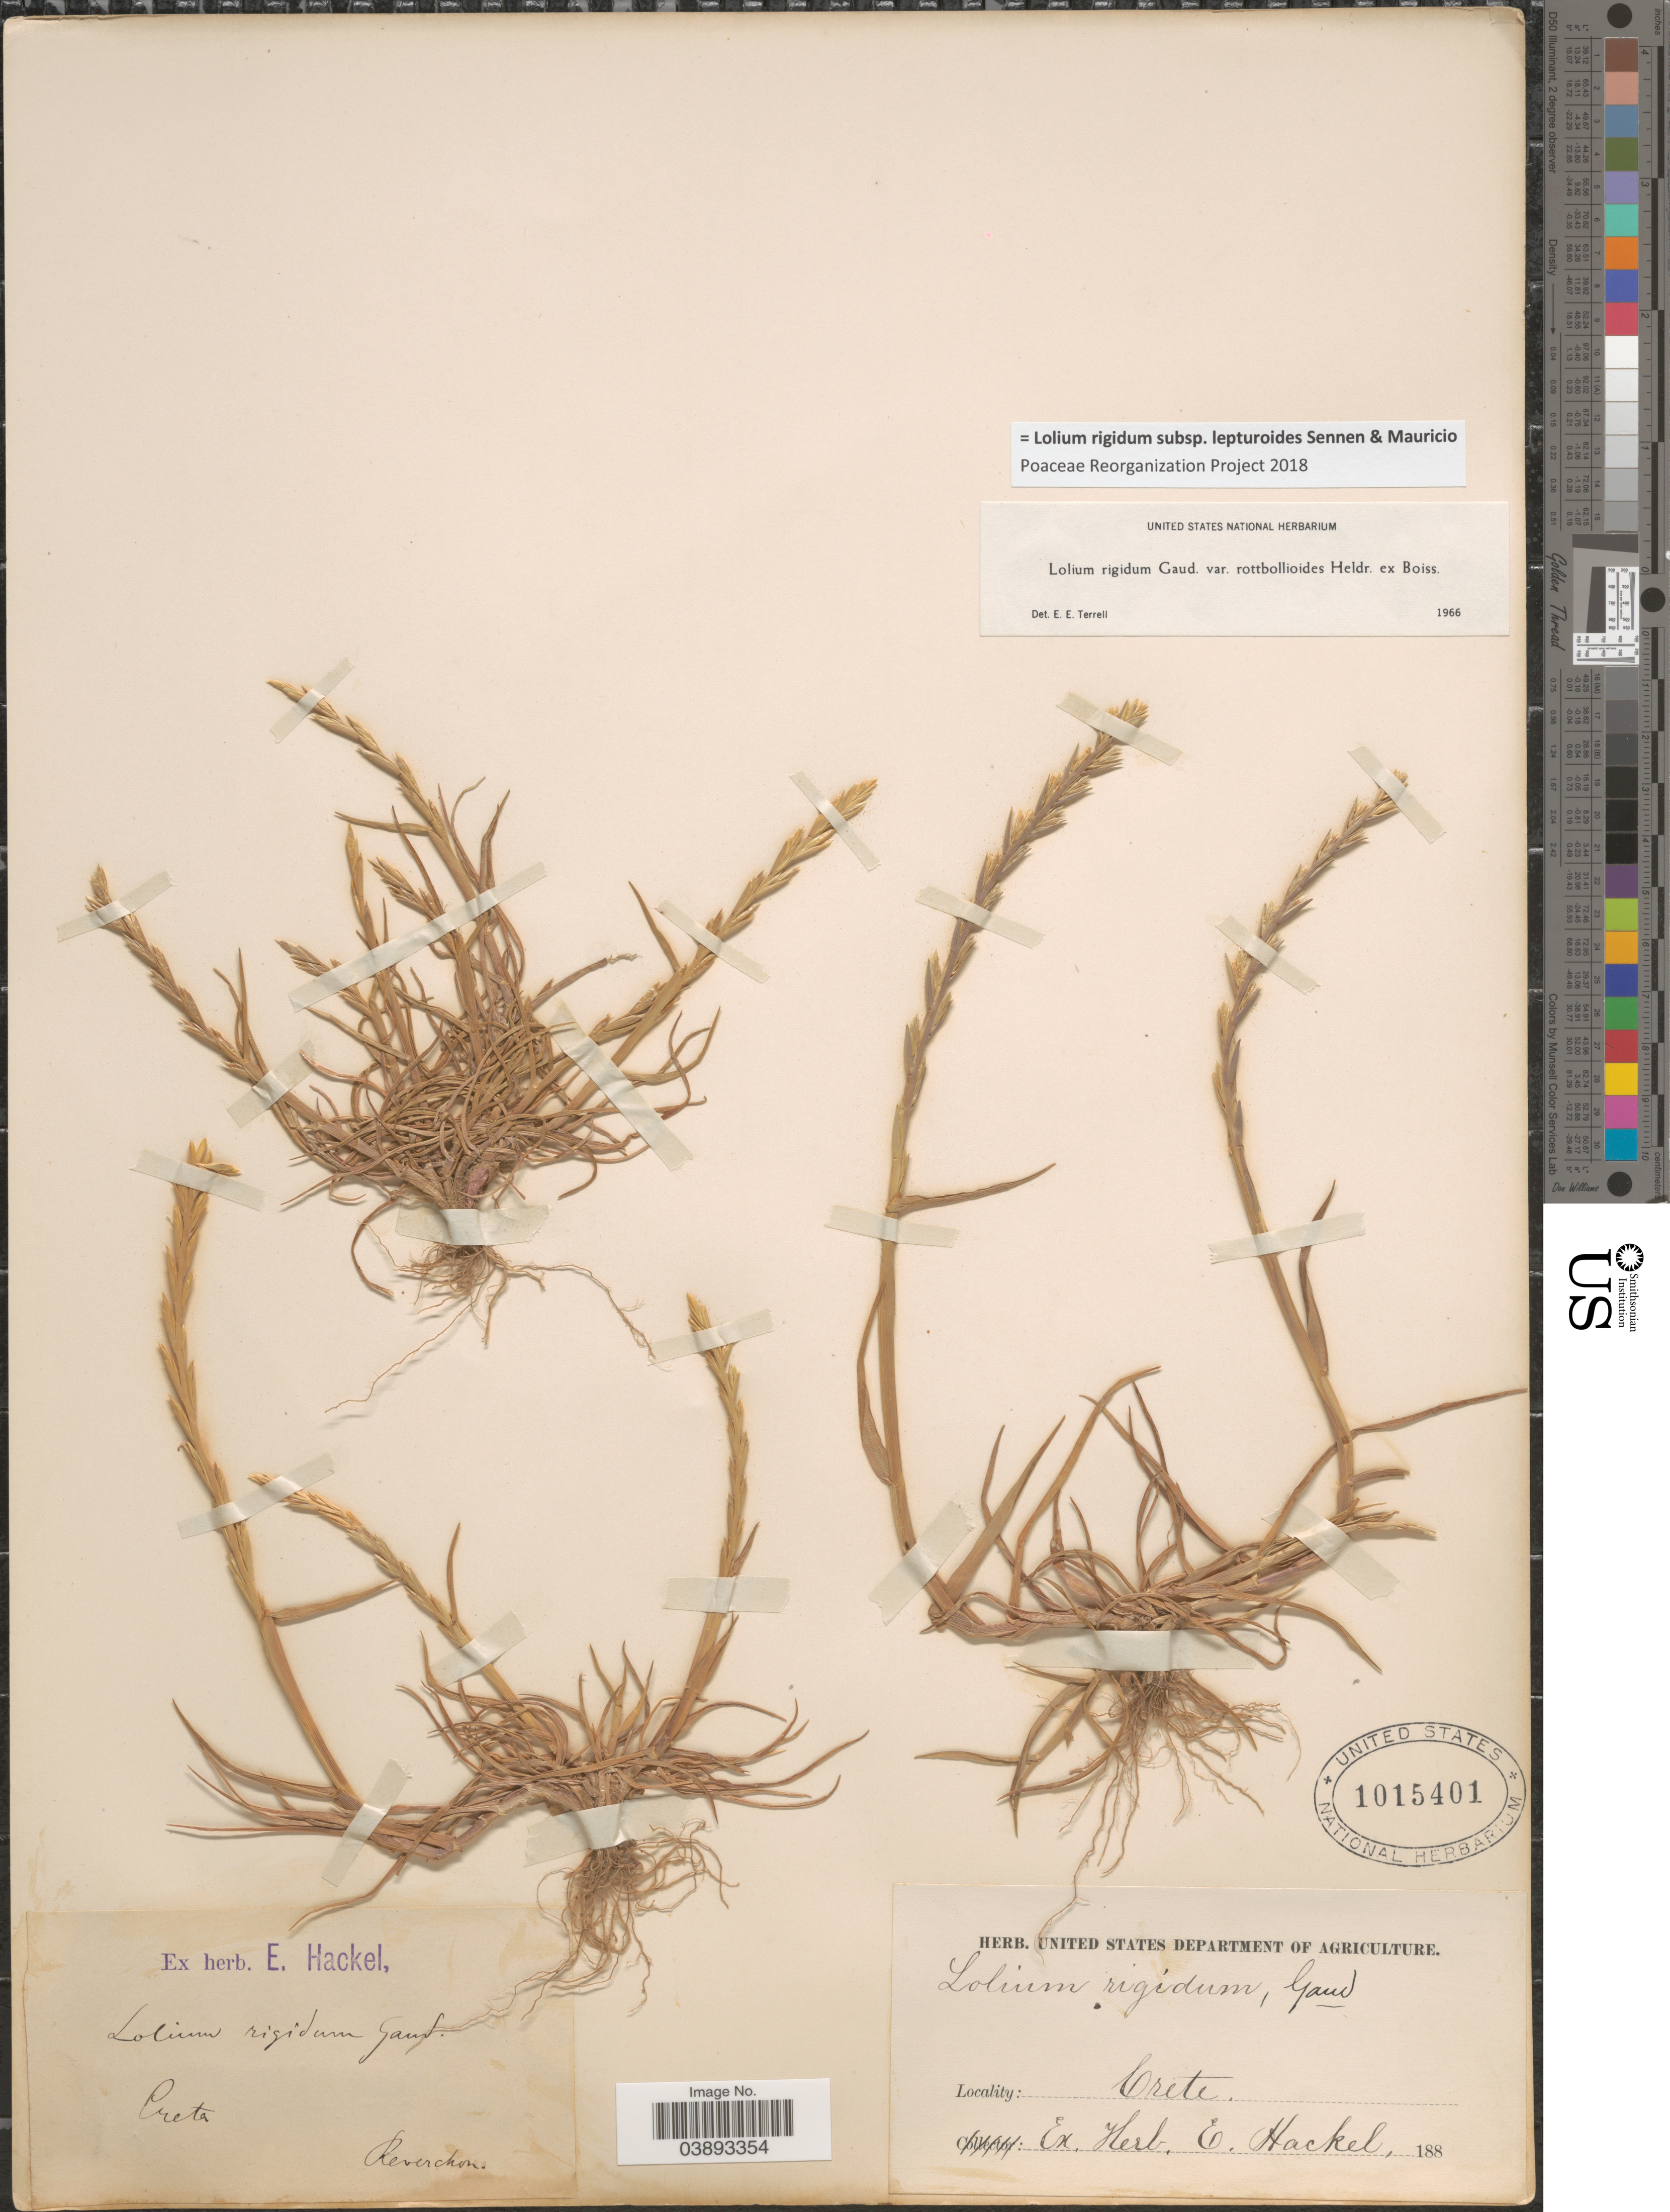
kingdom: Plantae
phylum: Tracheophyta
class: Liliopsida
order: Poales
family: Poaceae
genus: Lolium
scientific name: Lolium rigidum subsp. lepturoides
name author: Sennen & Mauricio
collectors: -. Reverchon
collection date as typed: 188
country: Greece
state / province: Crete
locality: Creta.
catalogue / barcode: US 1015401